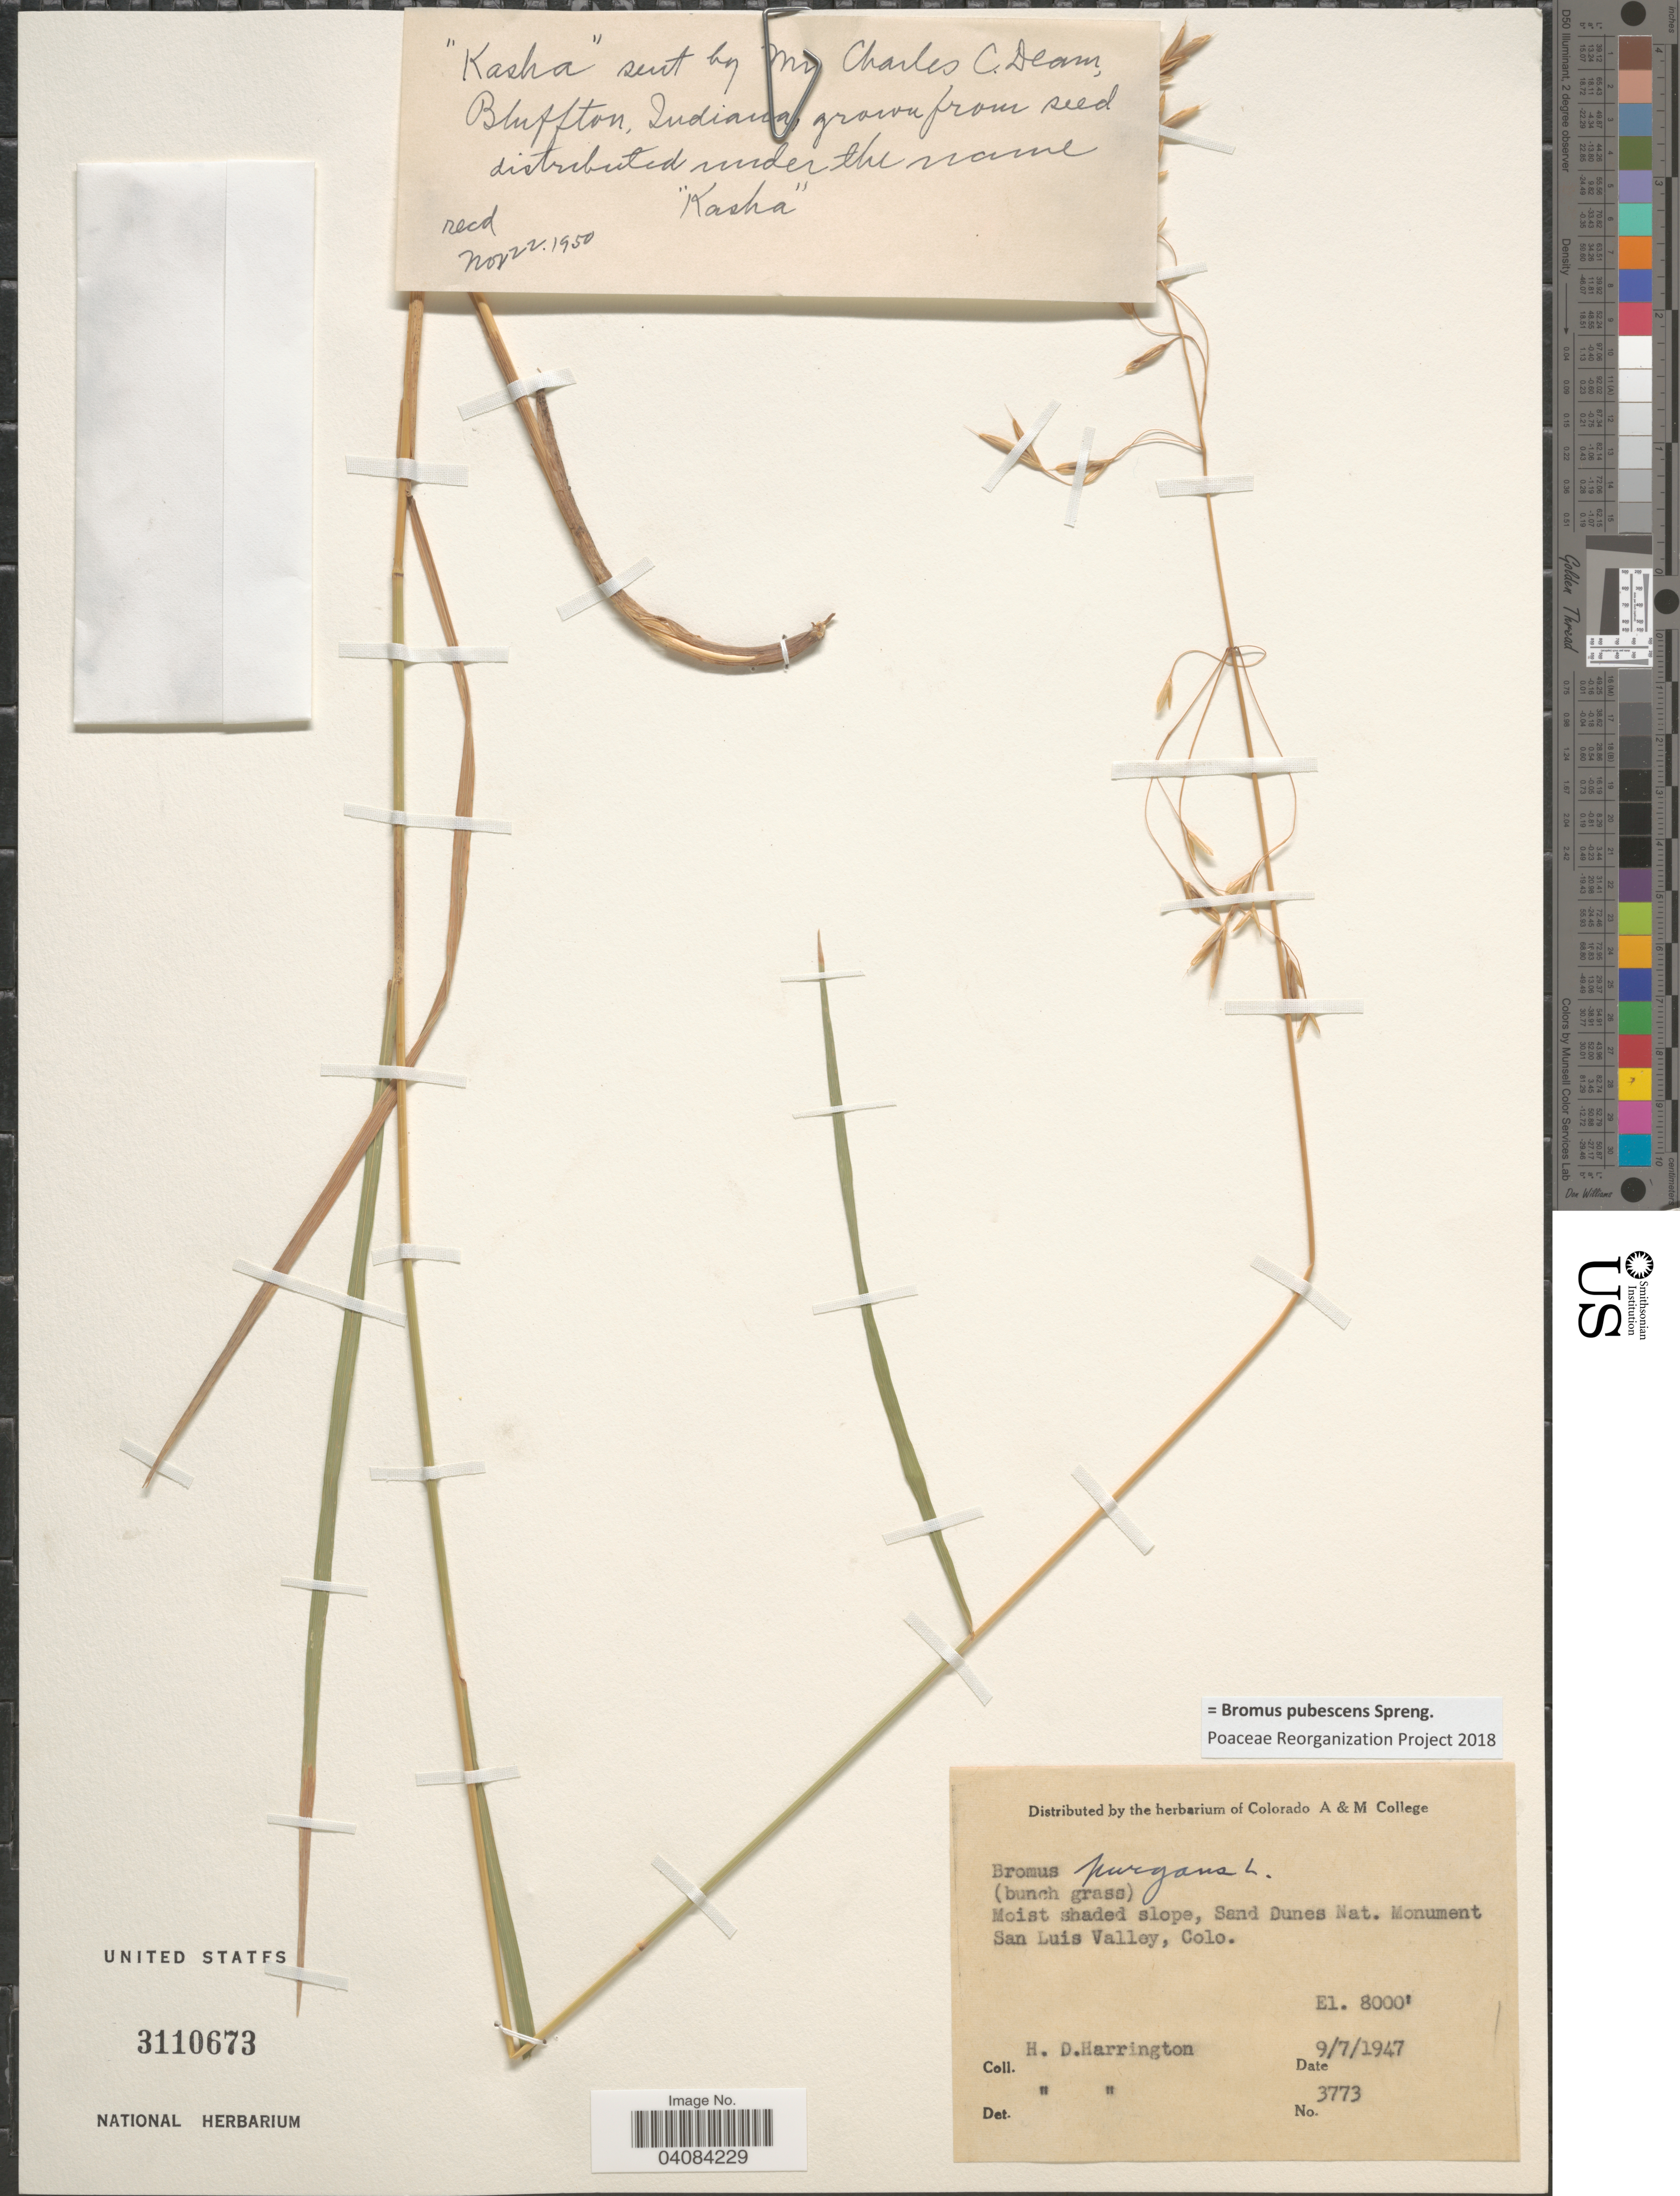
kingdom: Plantae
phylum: Tracheophyta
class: Liliopsida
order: Poales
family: Poaceae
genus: Bromus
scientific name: Bromus pubescens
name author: Muhl. ex Willd.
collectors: H. Harrington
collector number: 3773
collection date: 1947-09-07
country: United States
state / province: Colorado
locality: Moist shaded slope, Sand Dunes Nat. Monument. San Luis Valley.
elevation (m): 2438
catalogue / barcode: US 3110673